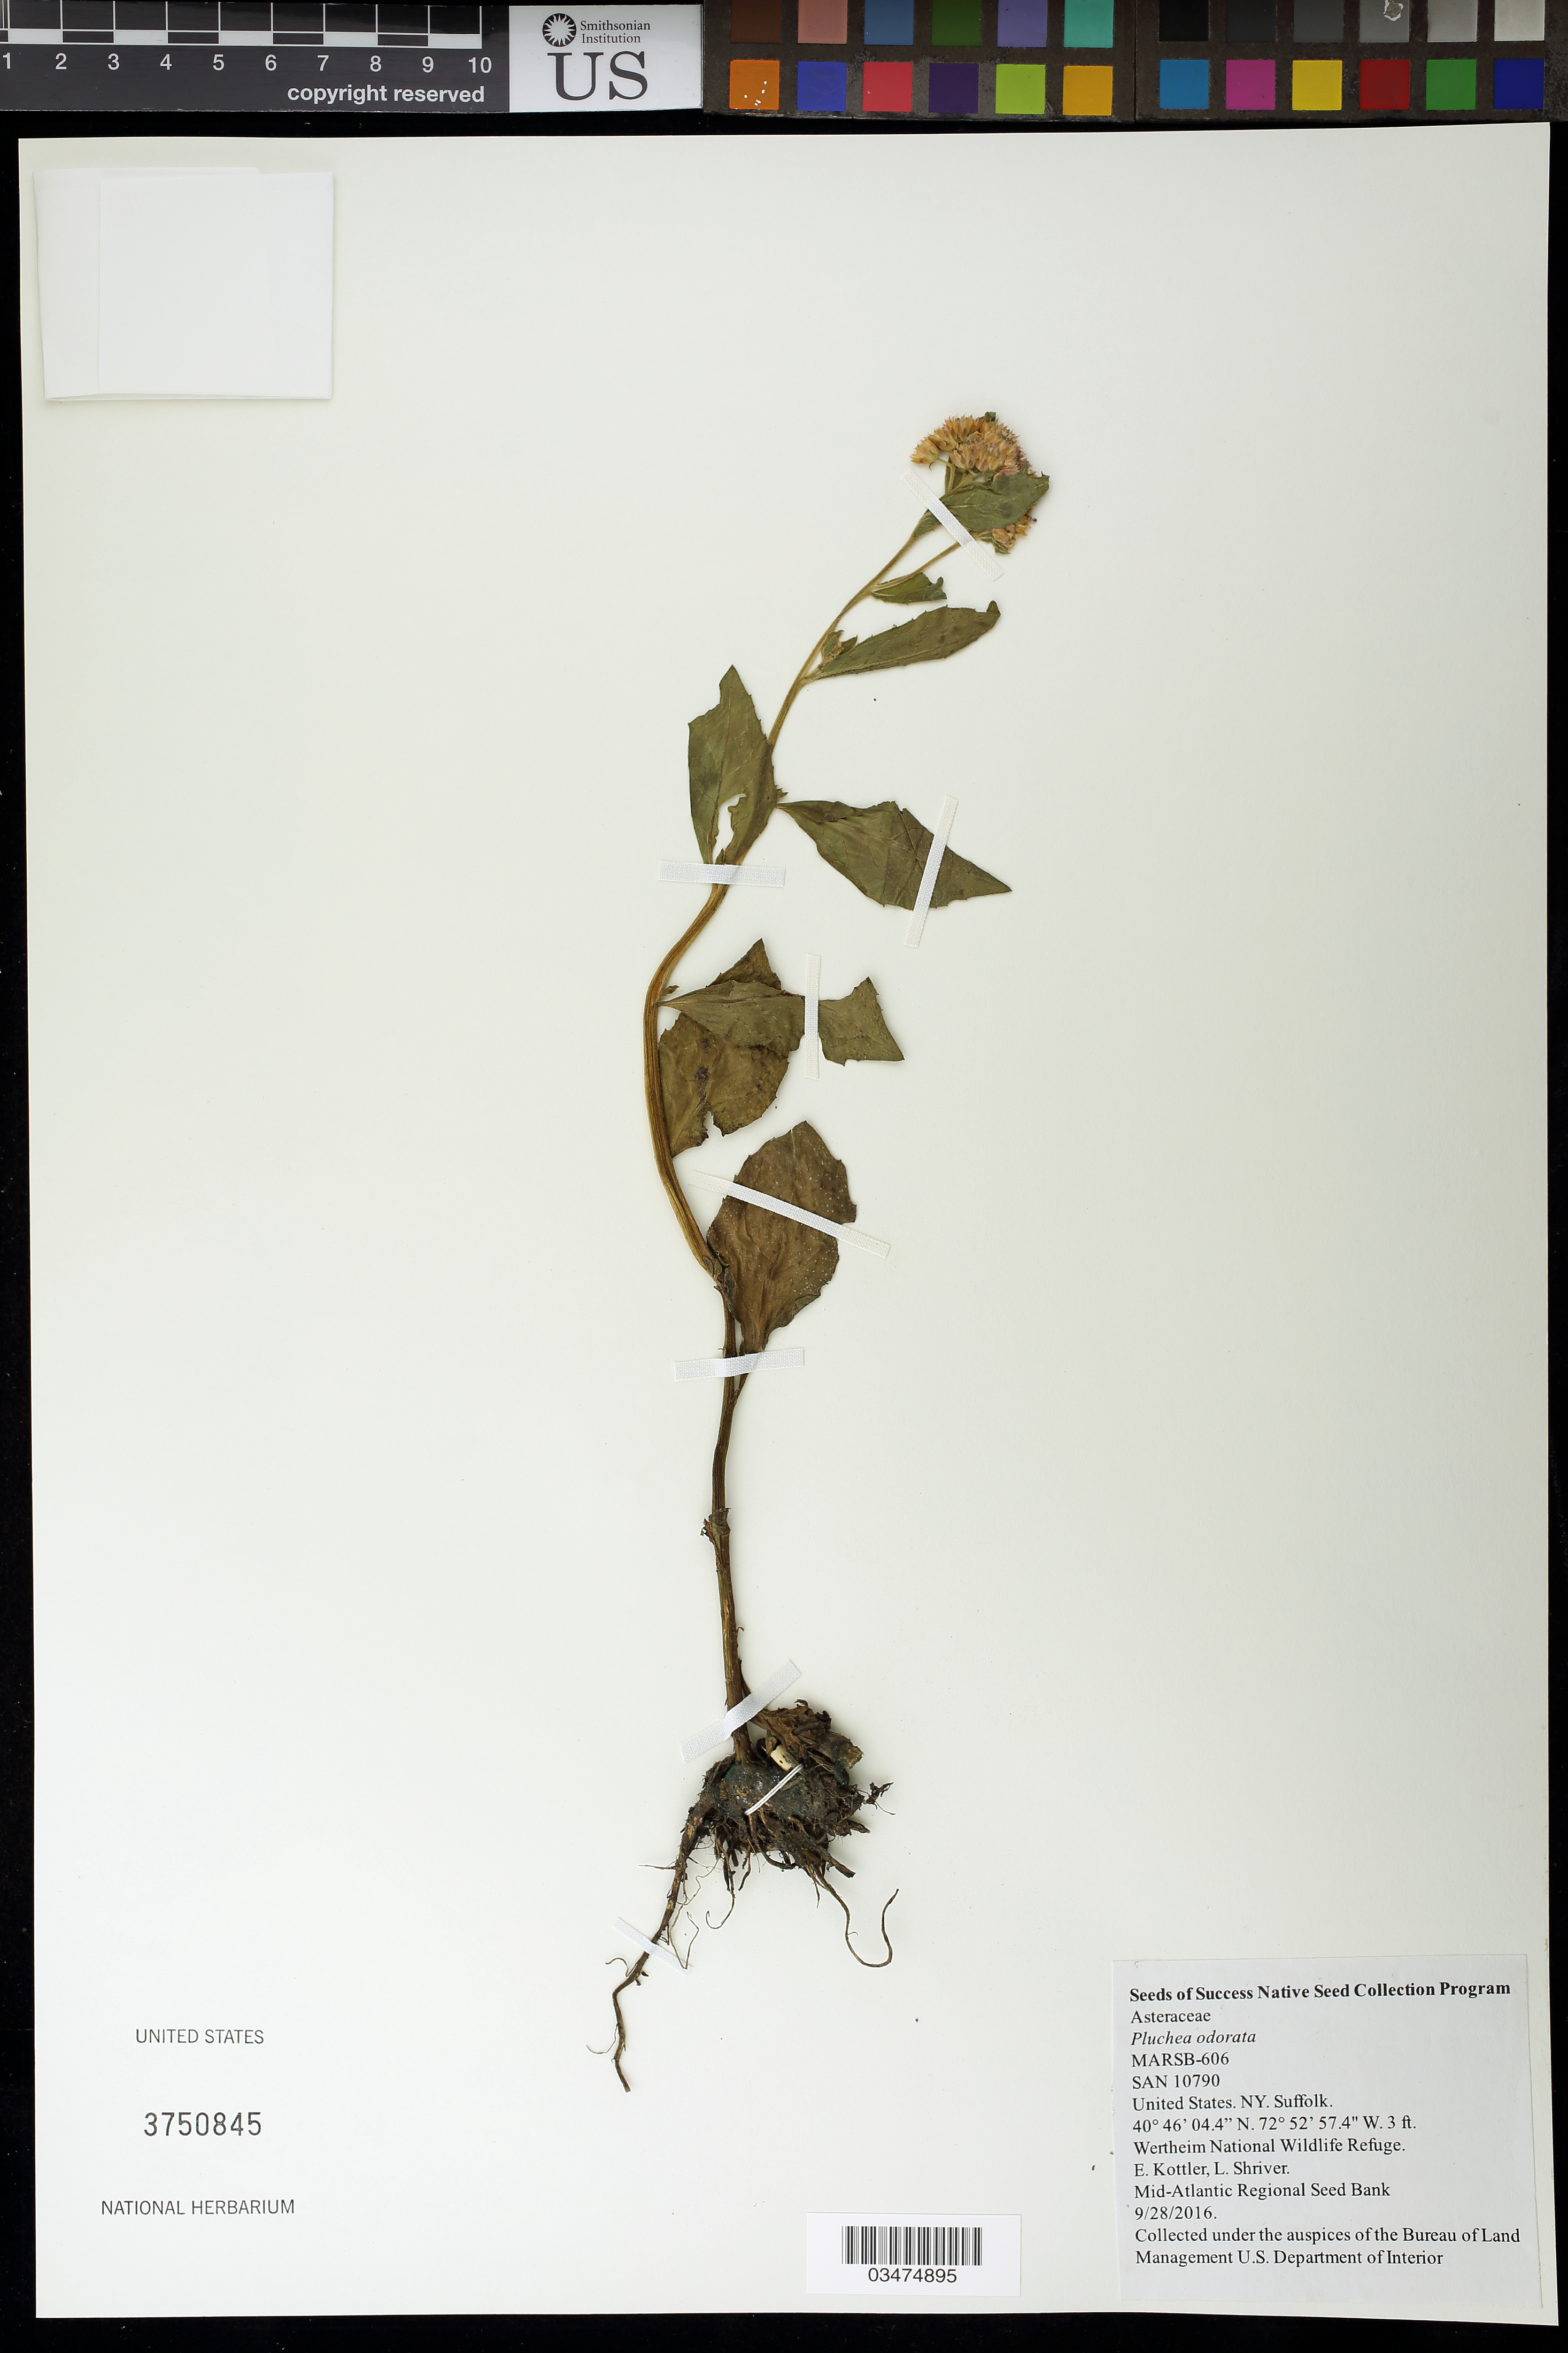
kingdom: Plantae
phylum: Tracheophyta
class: Magnoliopsida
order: Asterales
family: Asteraceae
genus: Pluchea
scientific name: Pluchea odorata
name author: (L.) Cass.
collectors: E. Kottler & L. Shriver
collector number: MARSB-606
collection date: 2016-09-28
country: United States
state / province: New York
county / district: Suffolk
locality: Wertheim National Wildlife Refuge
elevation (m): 1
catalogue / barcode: US 3750845